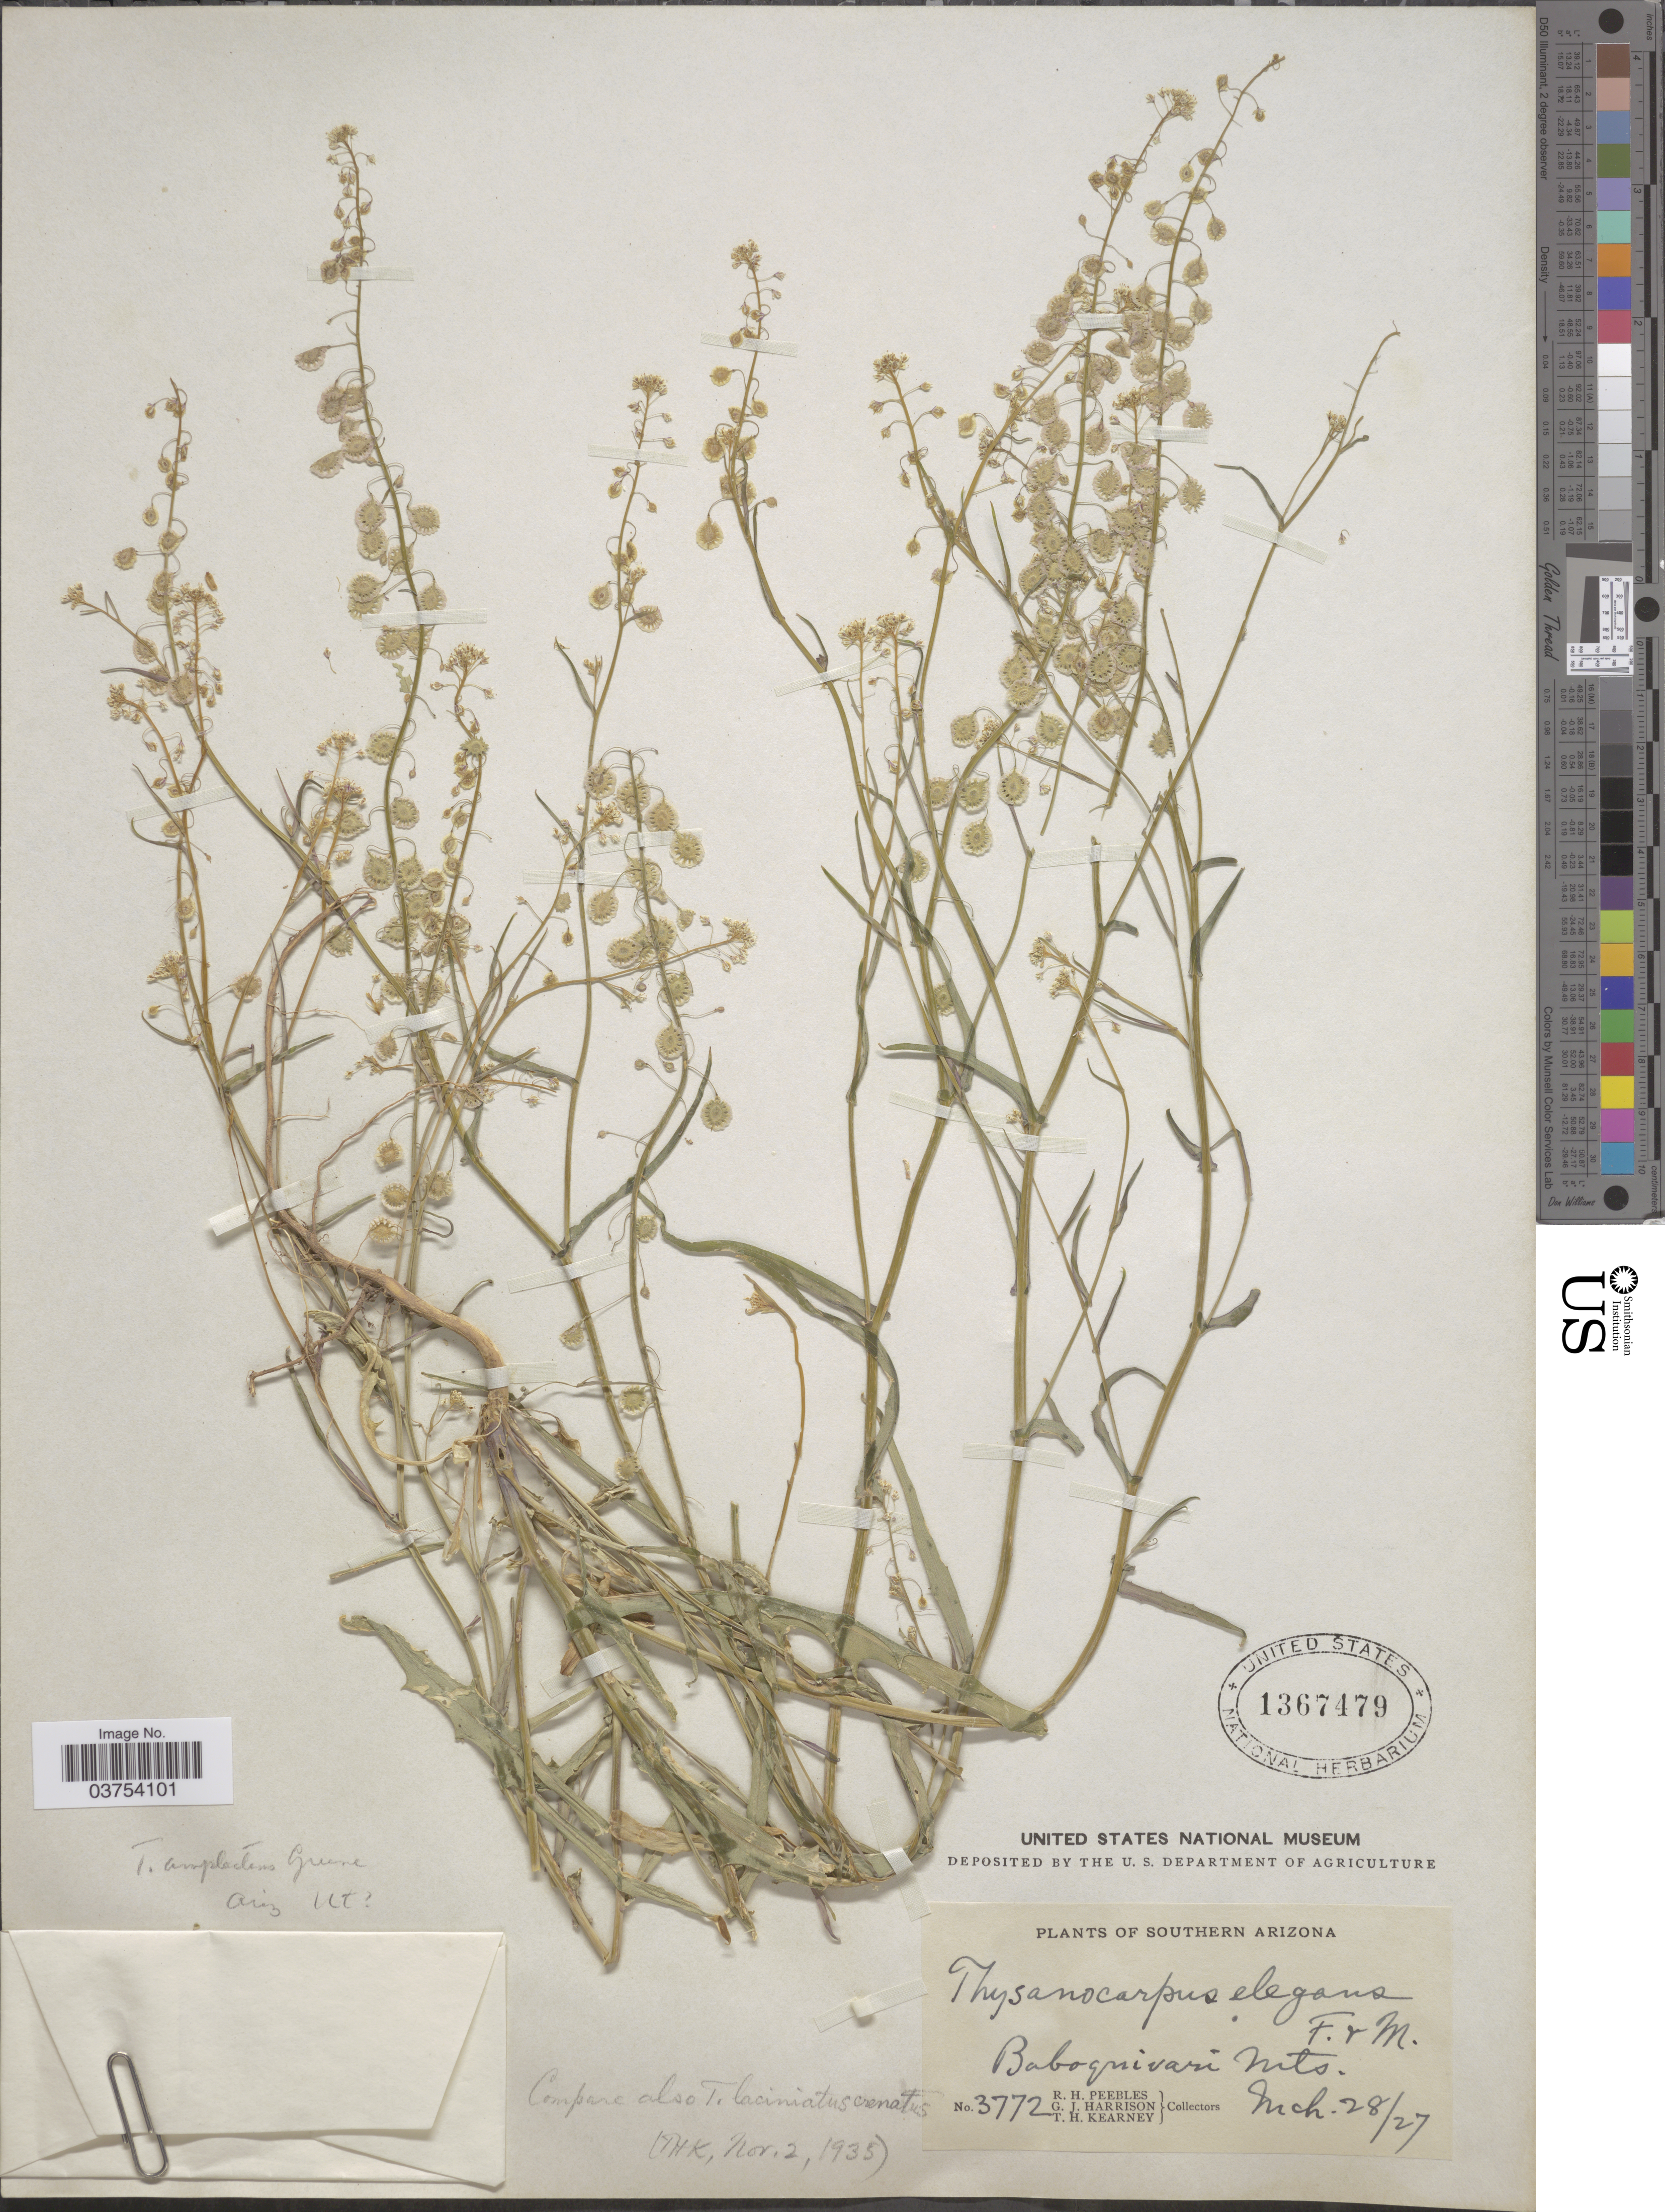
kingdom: Plantae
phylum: Tracheophyta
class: Magnoliopsida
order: Brassicales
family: Brassicaceae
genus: Thysanocarpus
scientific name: Thysanocarpus laciniatus var. crenatus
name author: (Nutt.) W.H. Brewer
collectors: G. J. Harrison & T. H. Kearney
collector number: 3772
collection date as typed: Transcribed d/m/y: 28/3/27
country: United States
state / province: Arizona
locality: Southern California. Baboquivari Mts.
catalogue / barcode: US 1367479